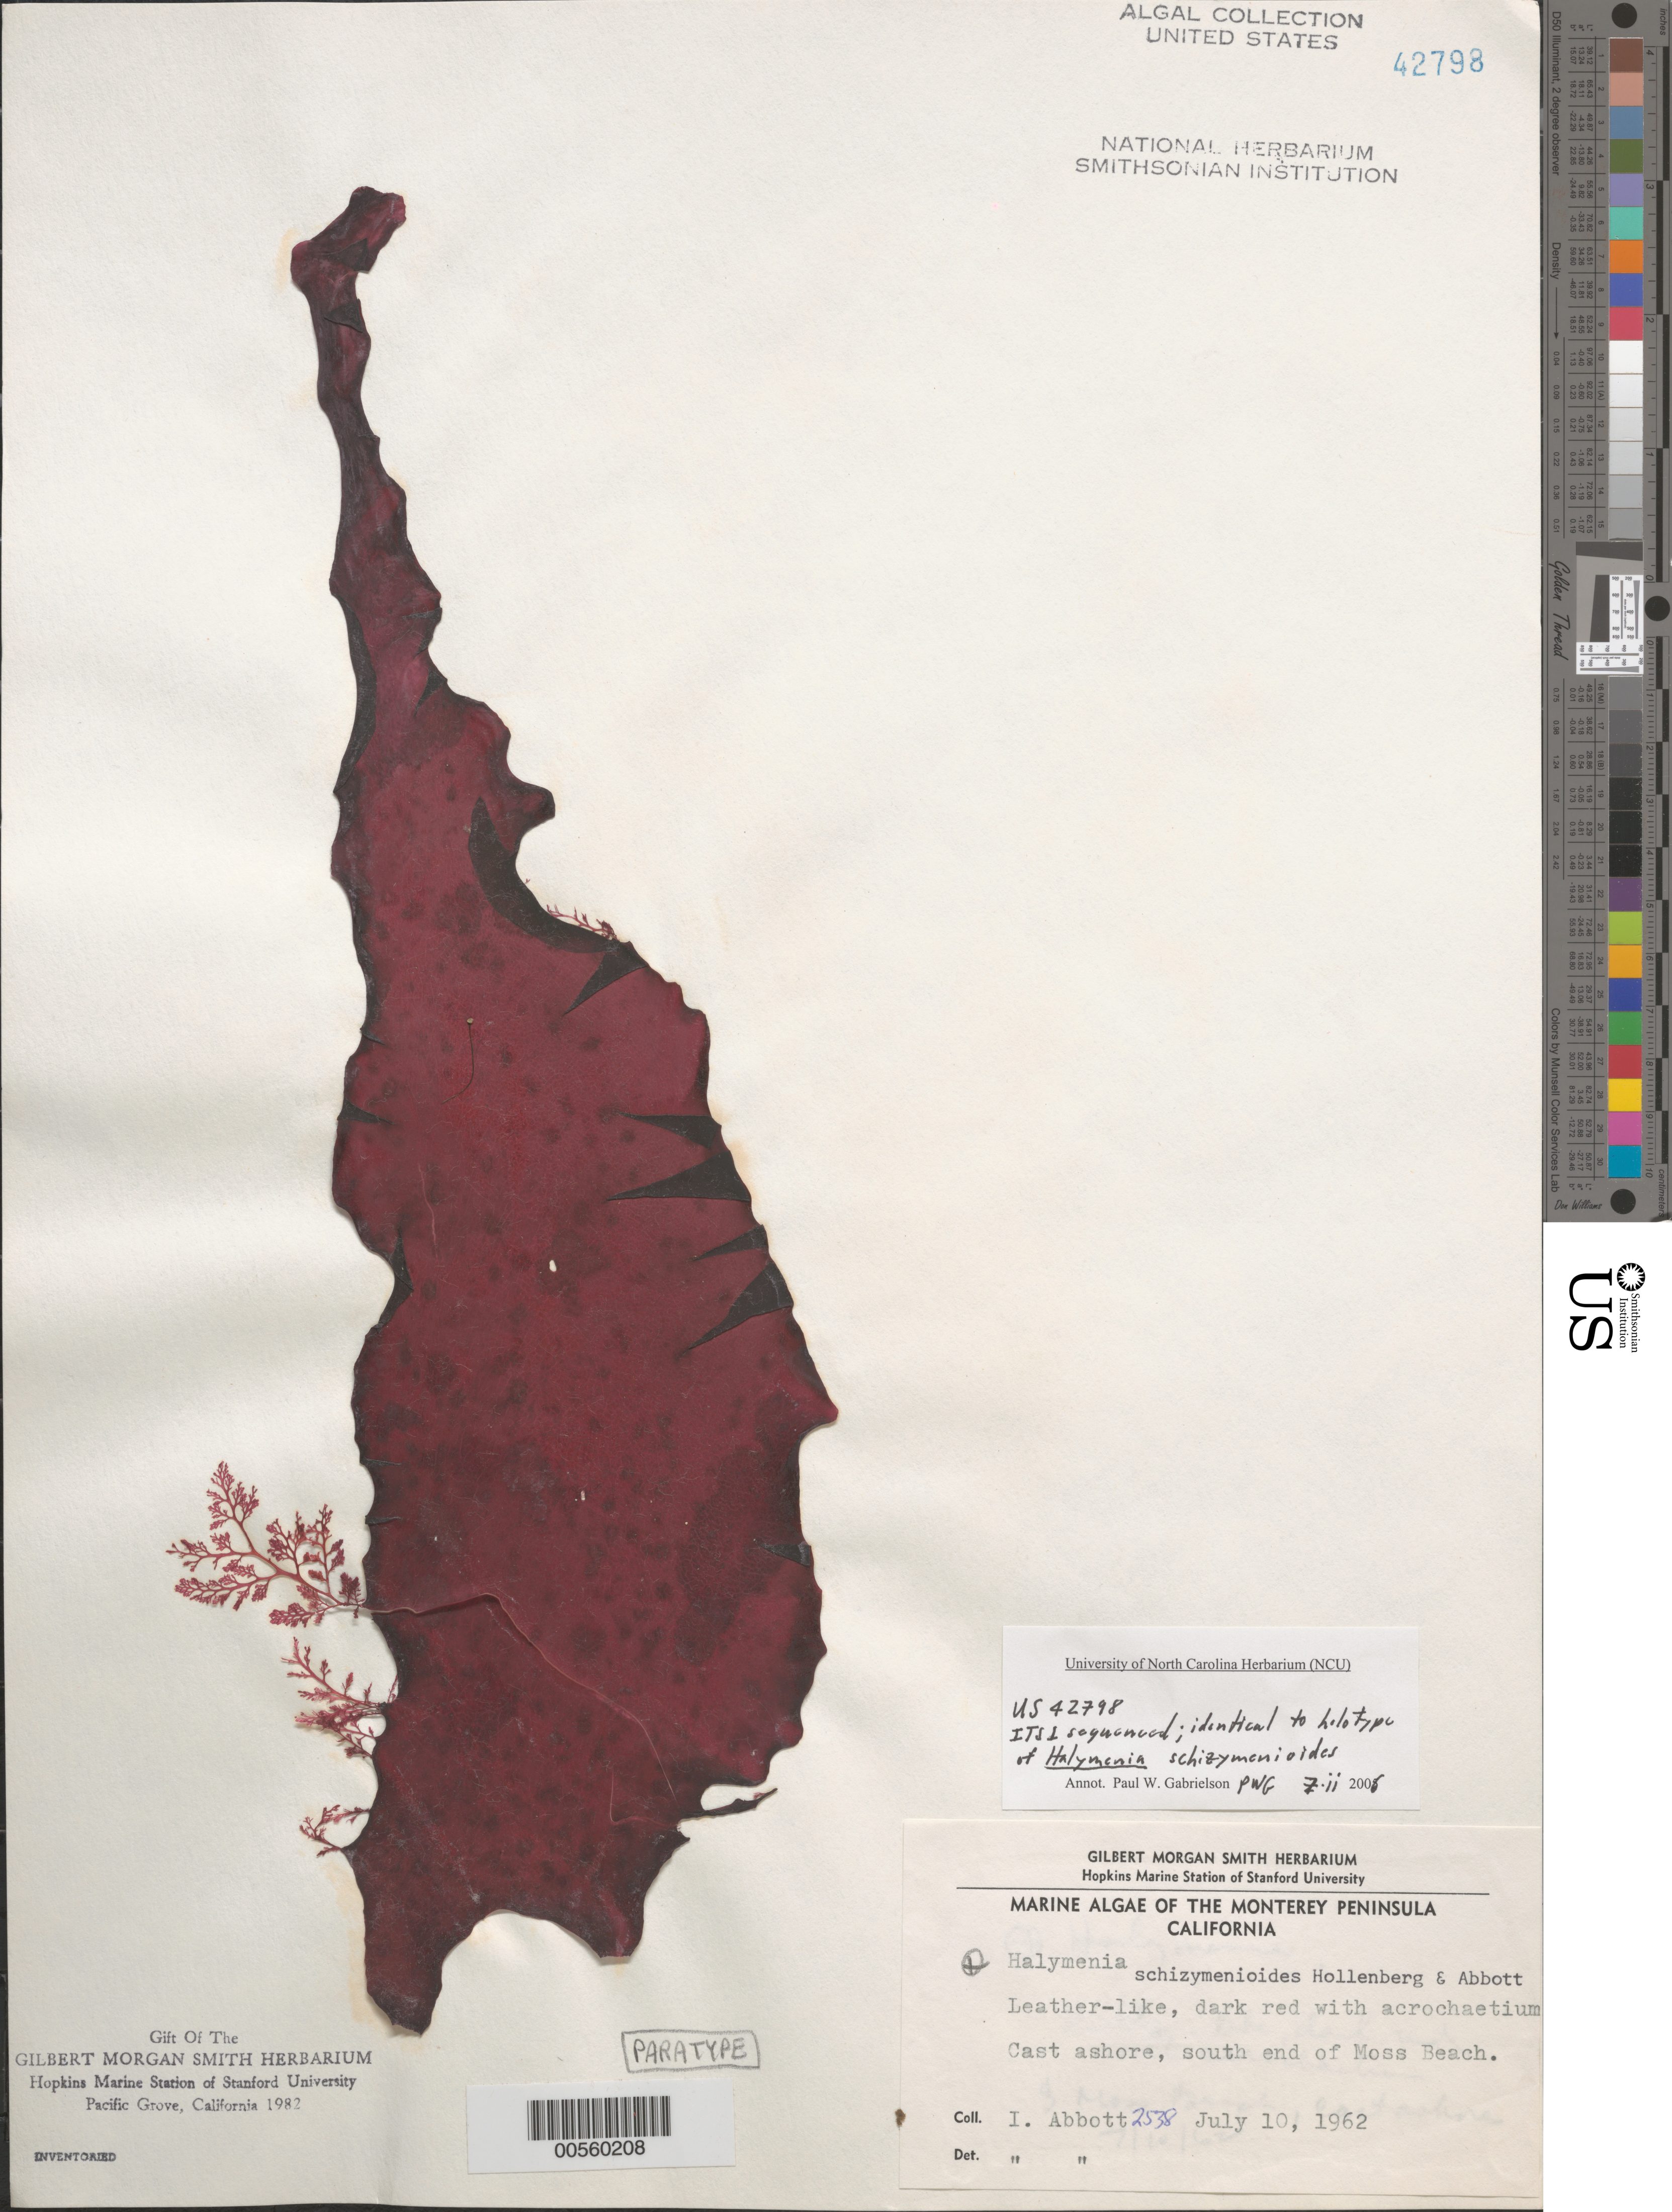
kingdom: Plantae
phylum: Rhodophyta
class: Florideophyceae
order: Halymeniales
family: Halymeniaceae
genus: Halymenia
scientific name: Halymenia schizymenioides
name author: Hollenb. & I.A. Abbott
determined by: Abbott, Isabella A.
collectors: I. A. Abbott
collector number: IAA 2538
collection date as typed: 10 Jul 1962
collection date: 1962-07-10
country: United States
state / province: California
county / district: Monterey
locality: Moss Beach, south end, Monterey Peninsula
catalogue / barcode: US 42798